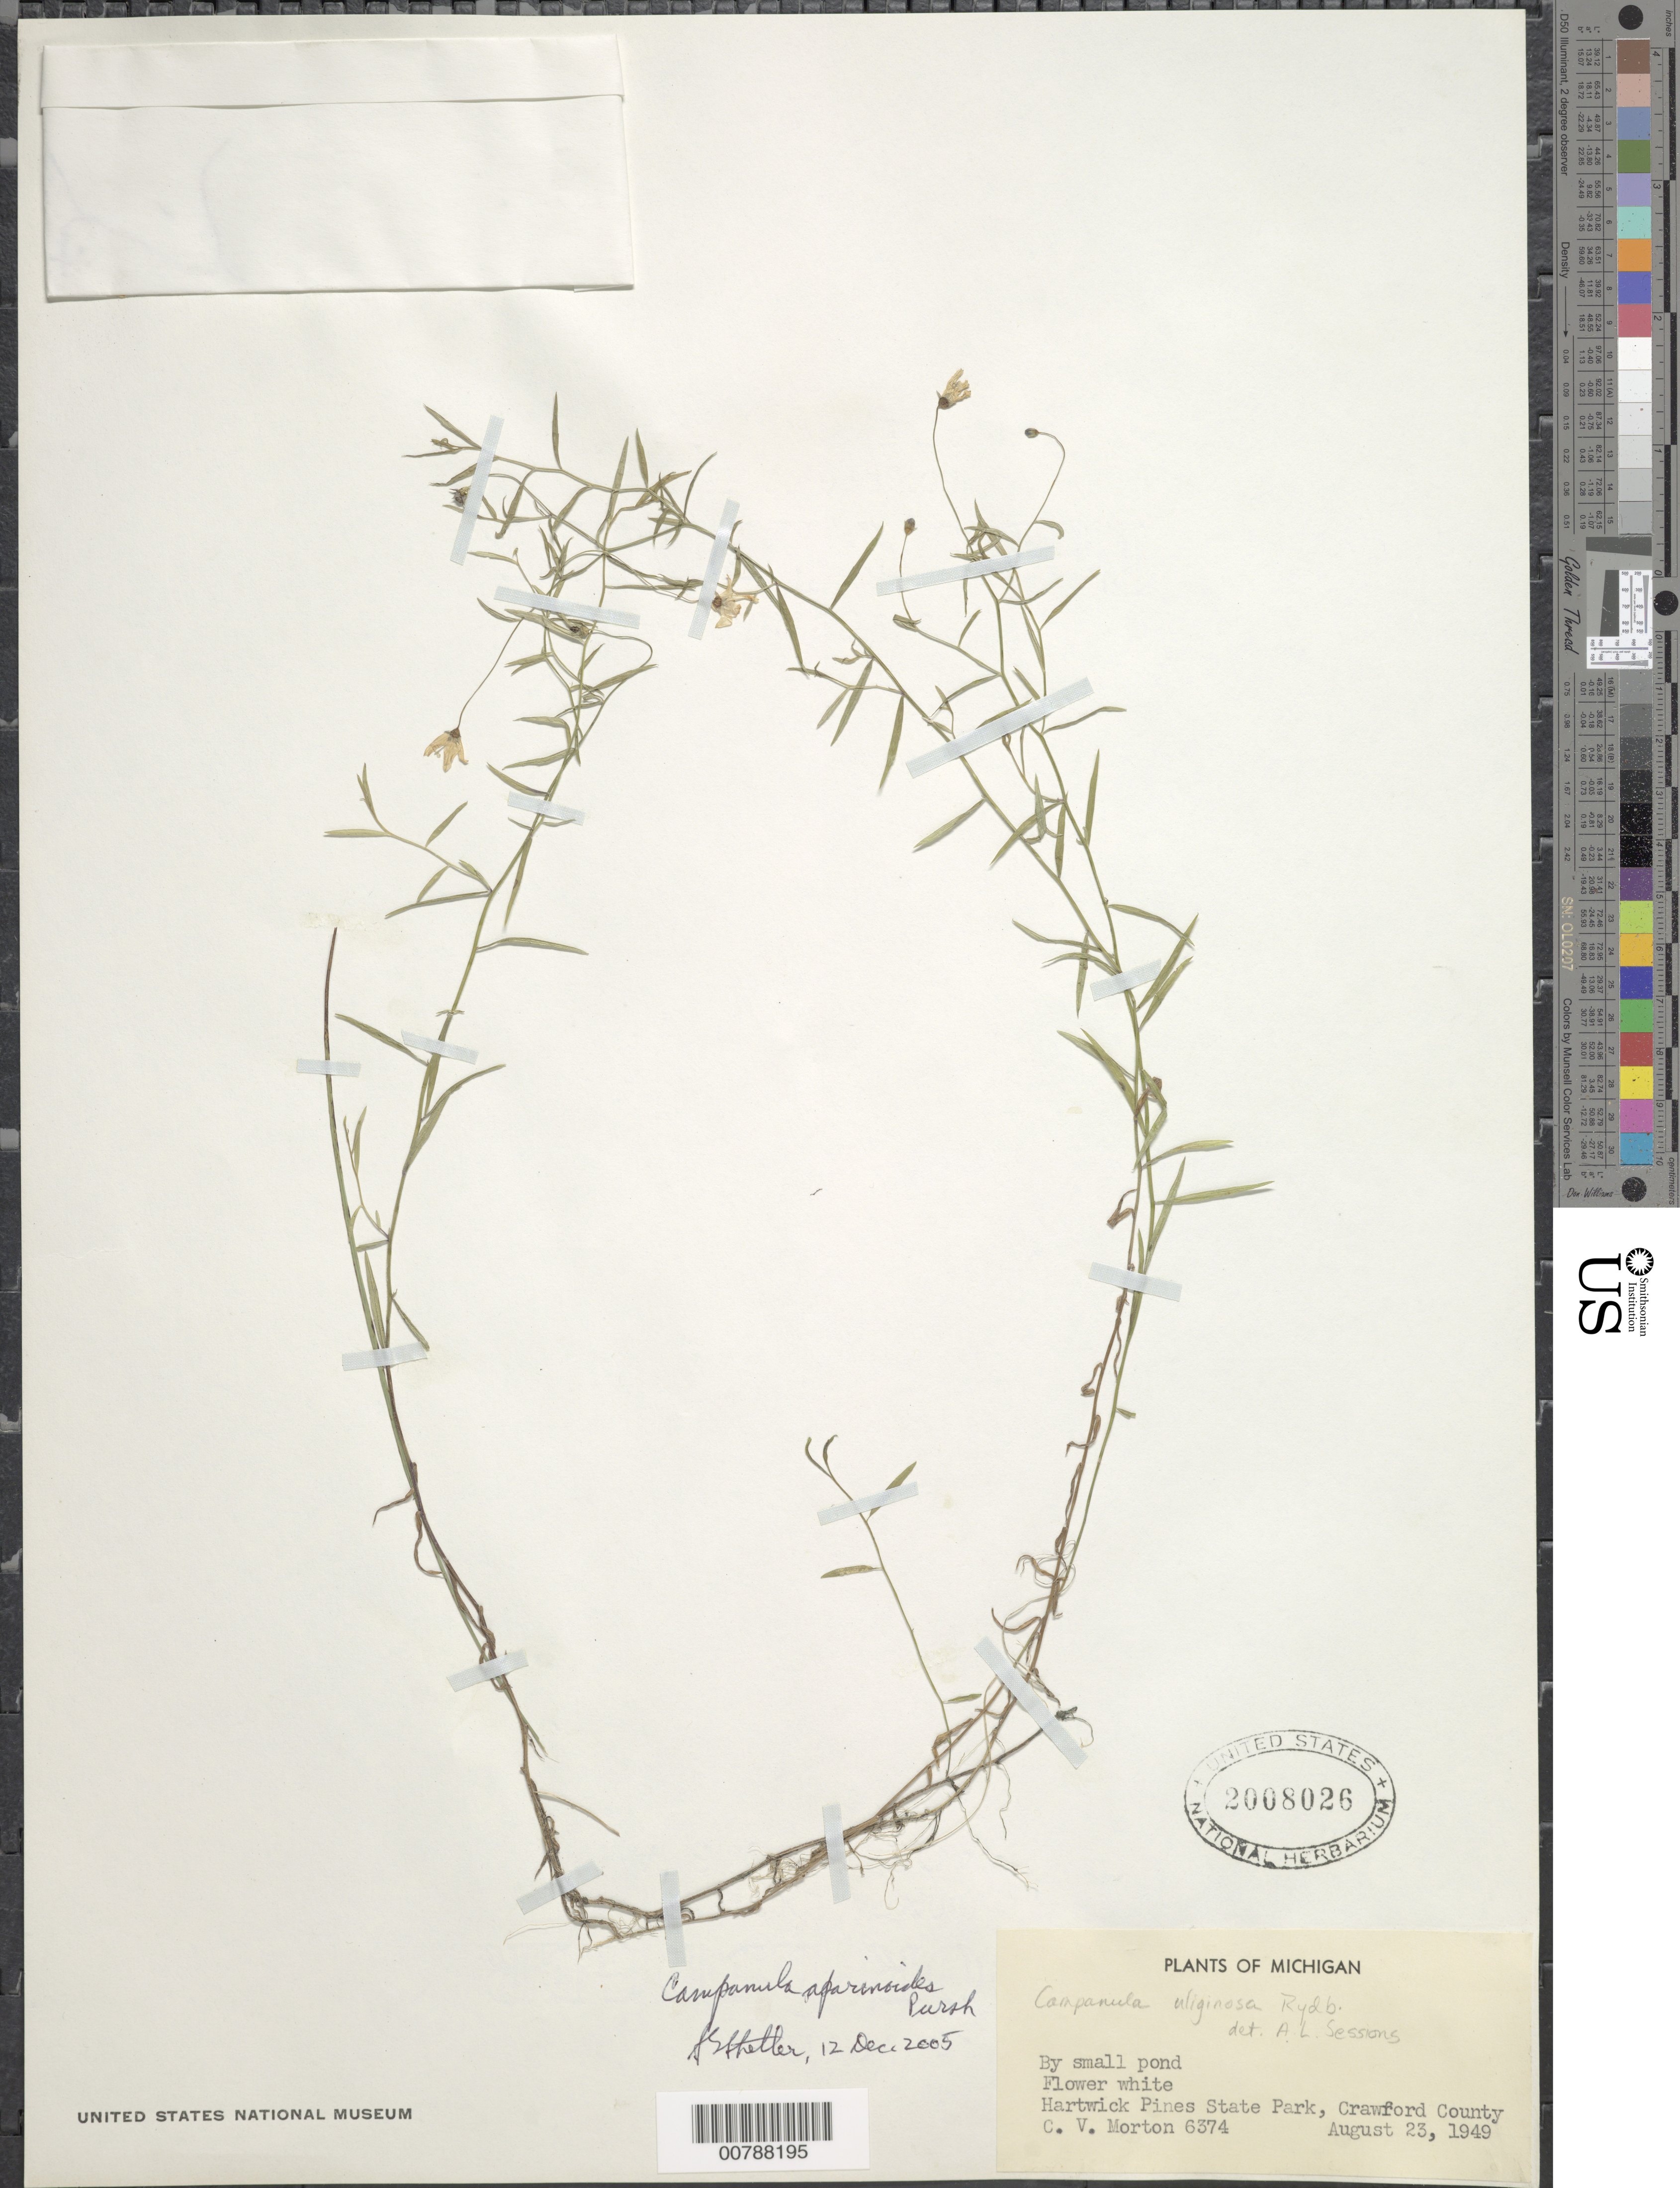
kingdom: Plantae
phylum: Tracheophyta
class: Magnoliopsida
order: Asterales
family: Campanulaceae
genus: Campanula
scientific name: Campanula aparinoides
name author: Pursh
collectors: C. V. Morton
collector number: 6374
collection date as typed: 23 Aug 1949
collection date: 1949-08-23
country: United States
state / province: Michigan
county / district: Crawford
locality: Hartwick Pines State Park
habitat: By small pond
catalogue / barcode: US 2008026